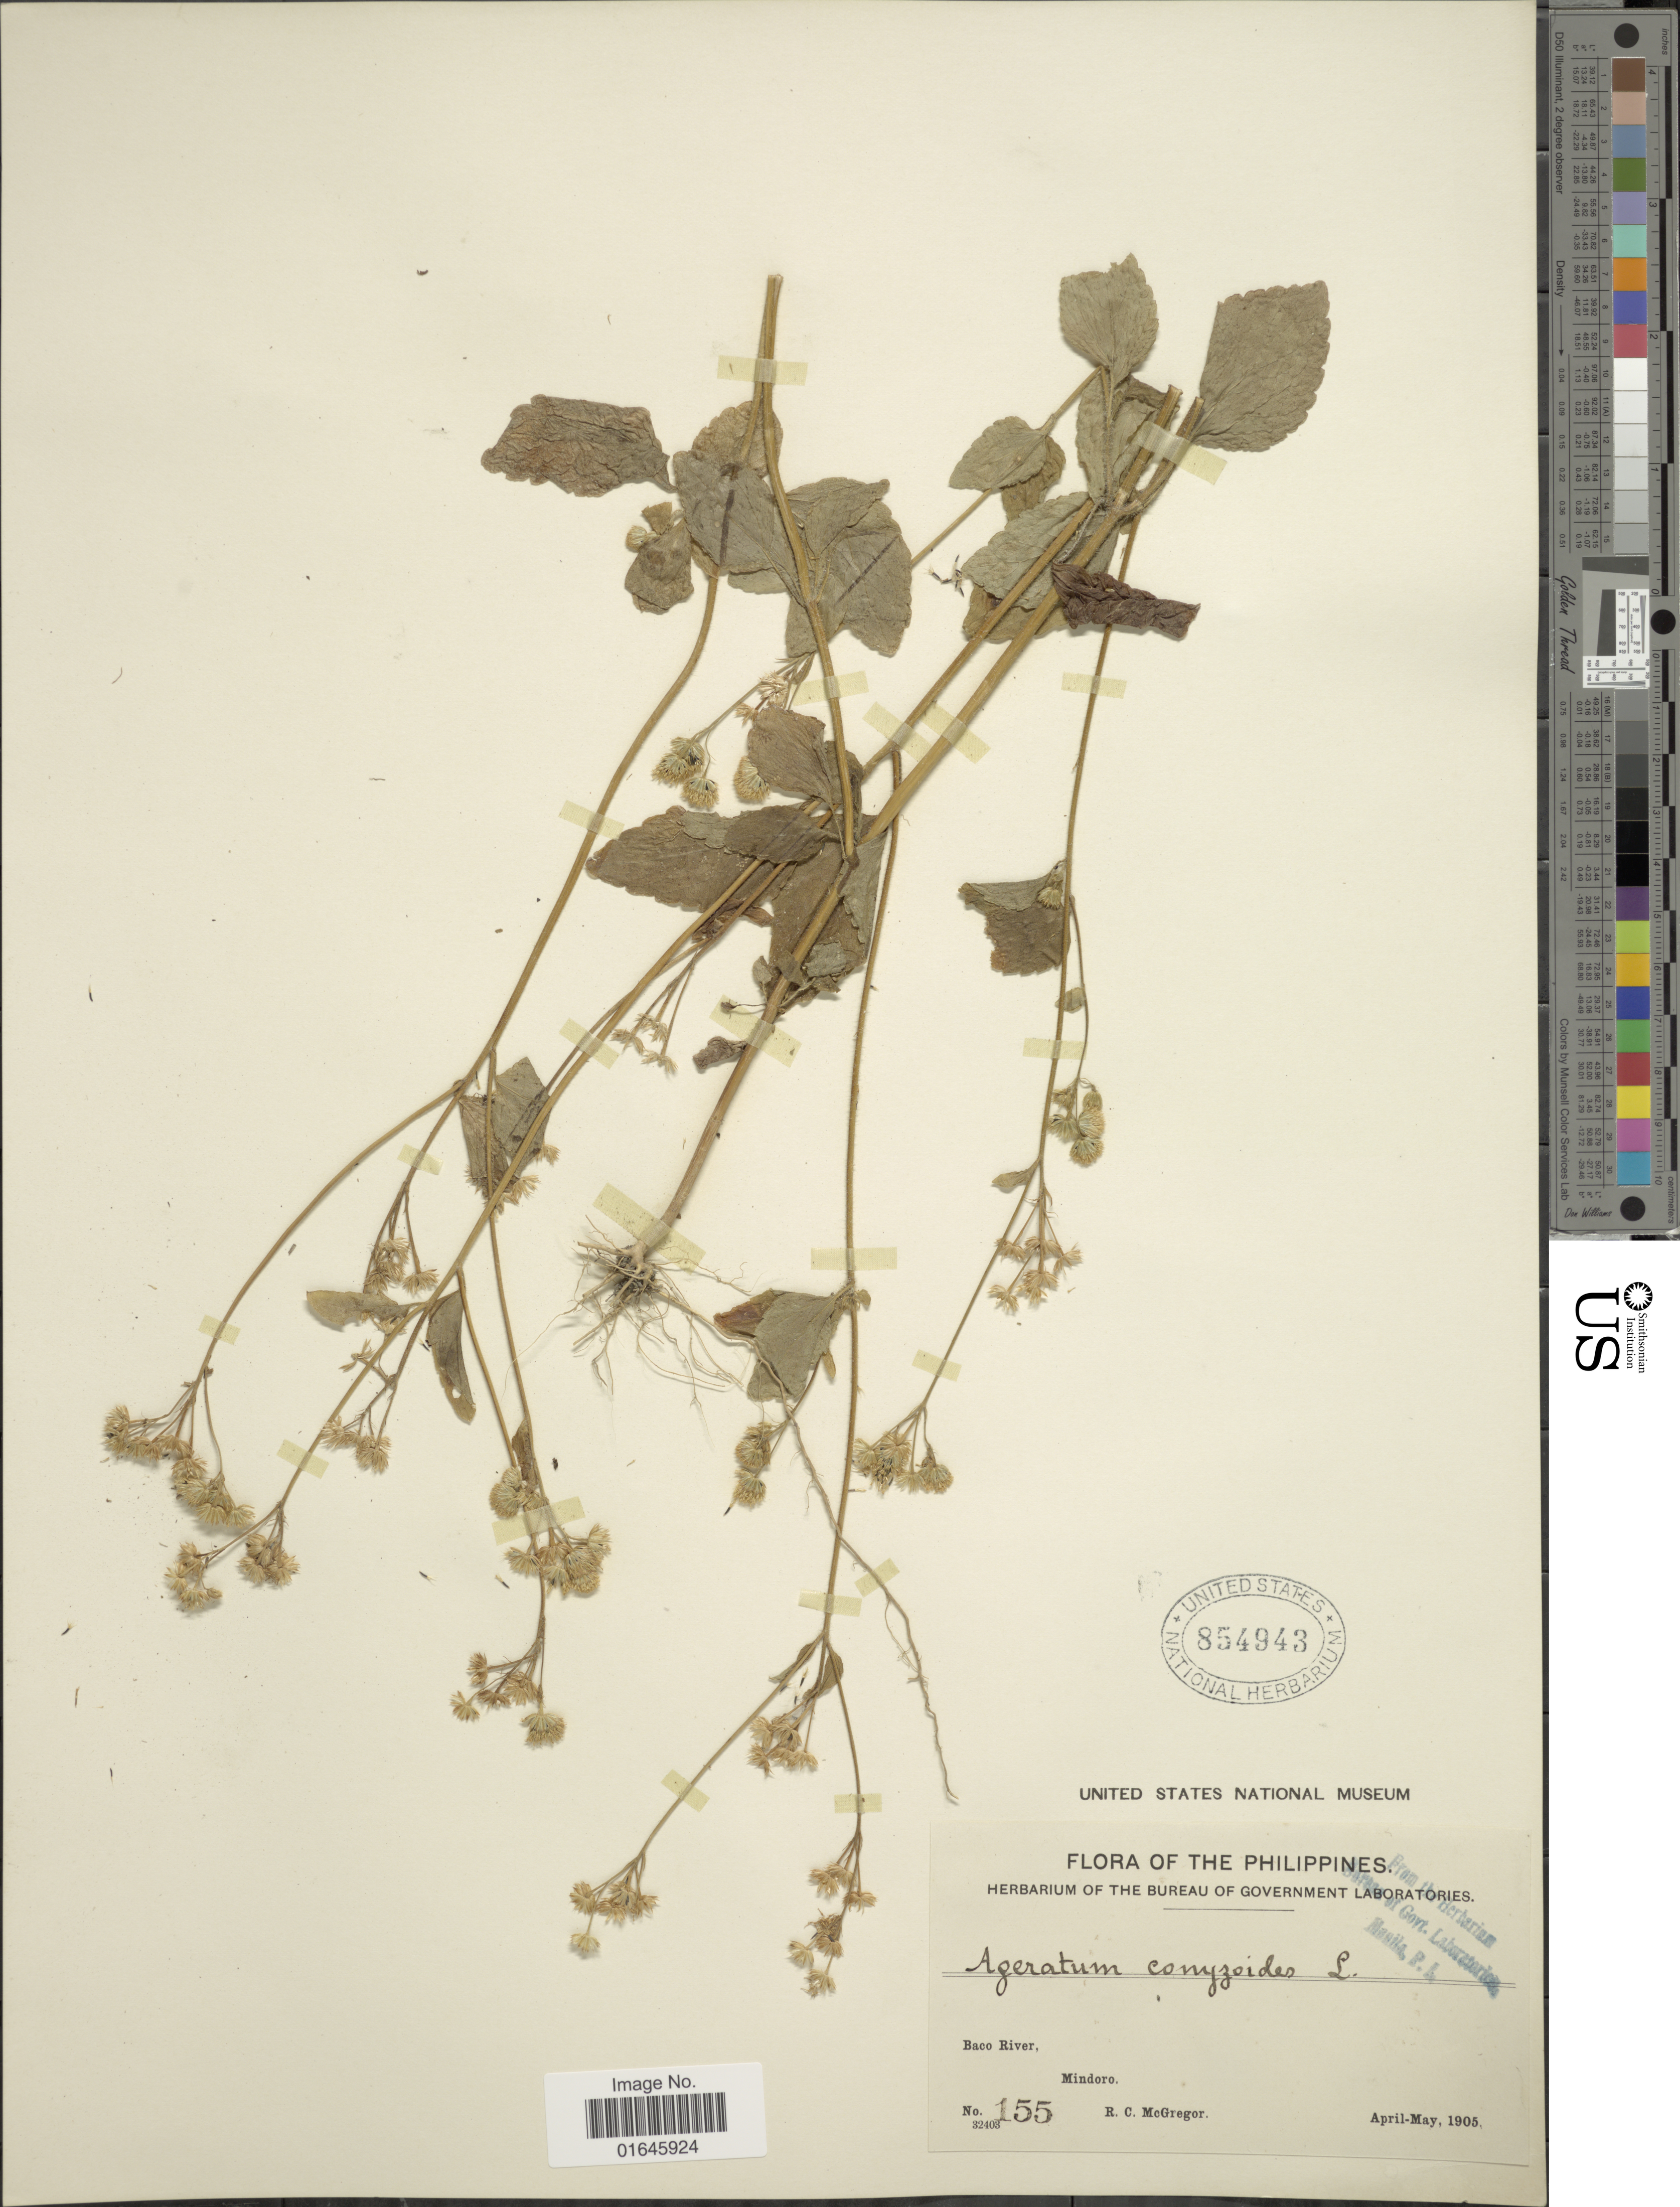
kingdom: Plantae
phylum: Tracheophyta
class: Magnoliopsida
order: Asterales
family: Asteraceae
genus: Ageratum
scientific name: Ageratum conyzoides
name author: L.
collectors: R. C. McGregor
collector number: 155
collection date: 1905-04/1905-05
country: Philippines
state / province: Mimaropa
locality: Baco River, Mindoro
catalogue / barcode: US 854943